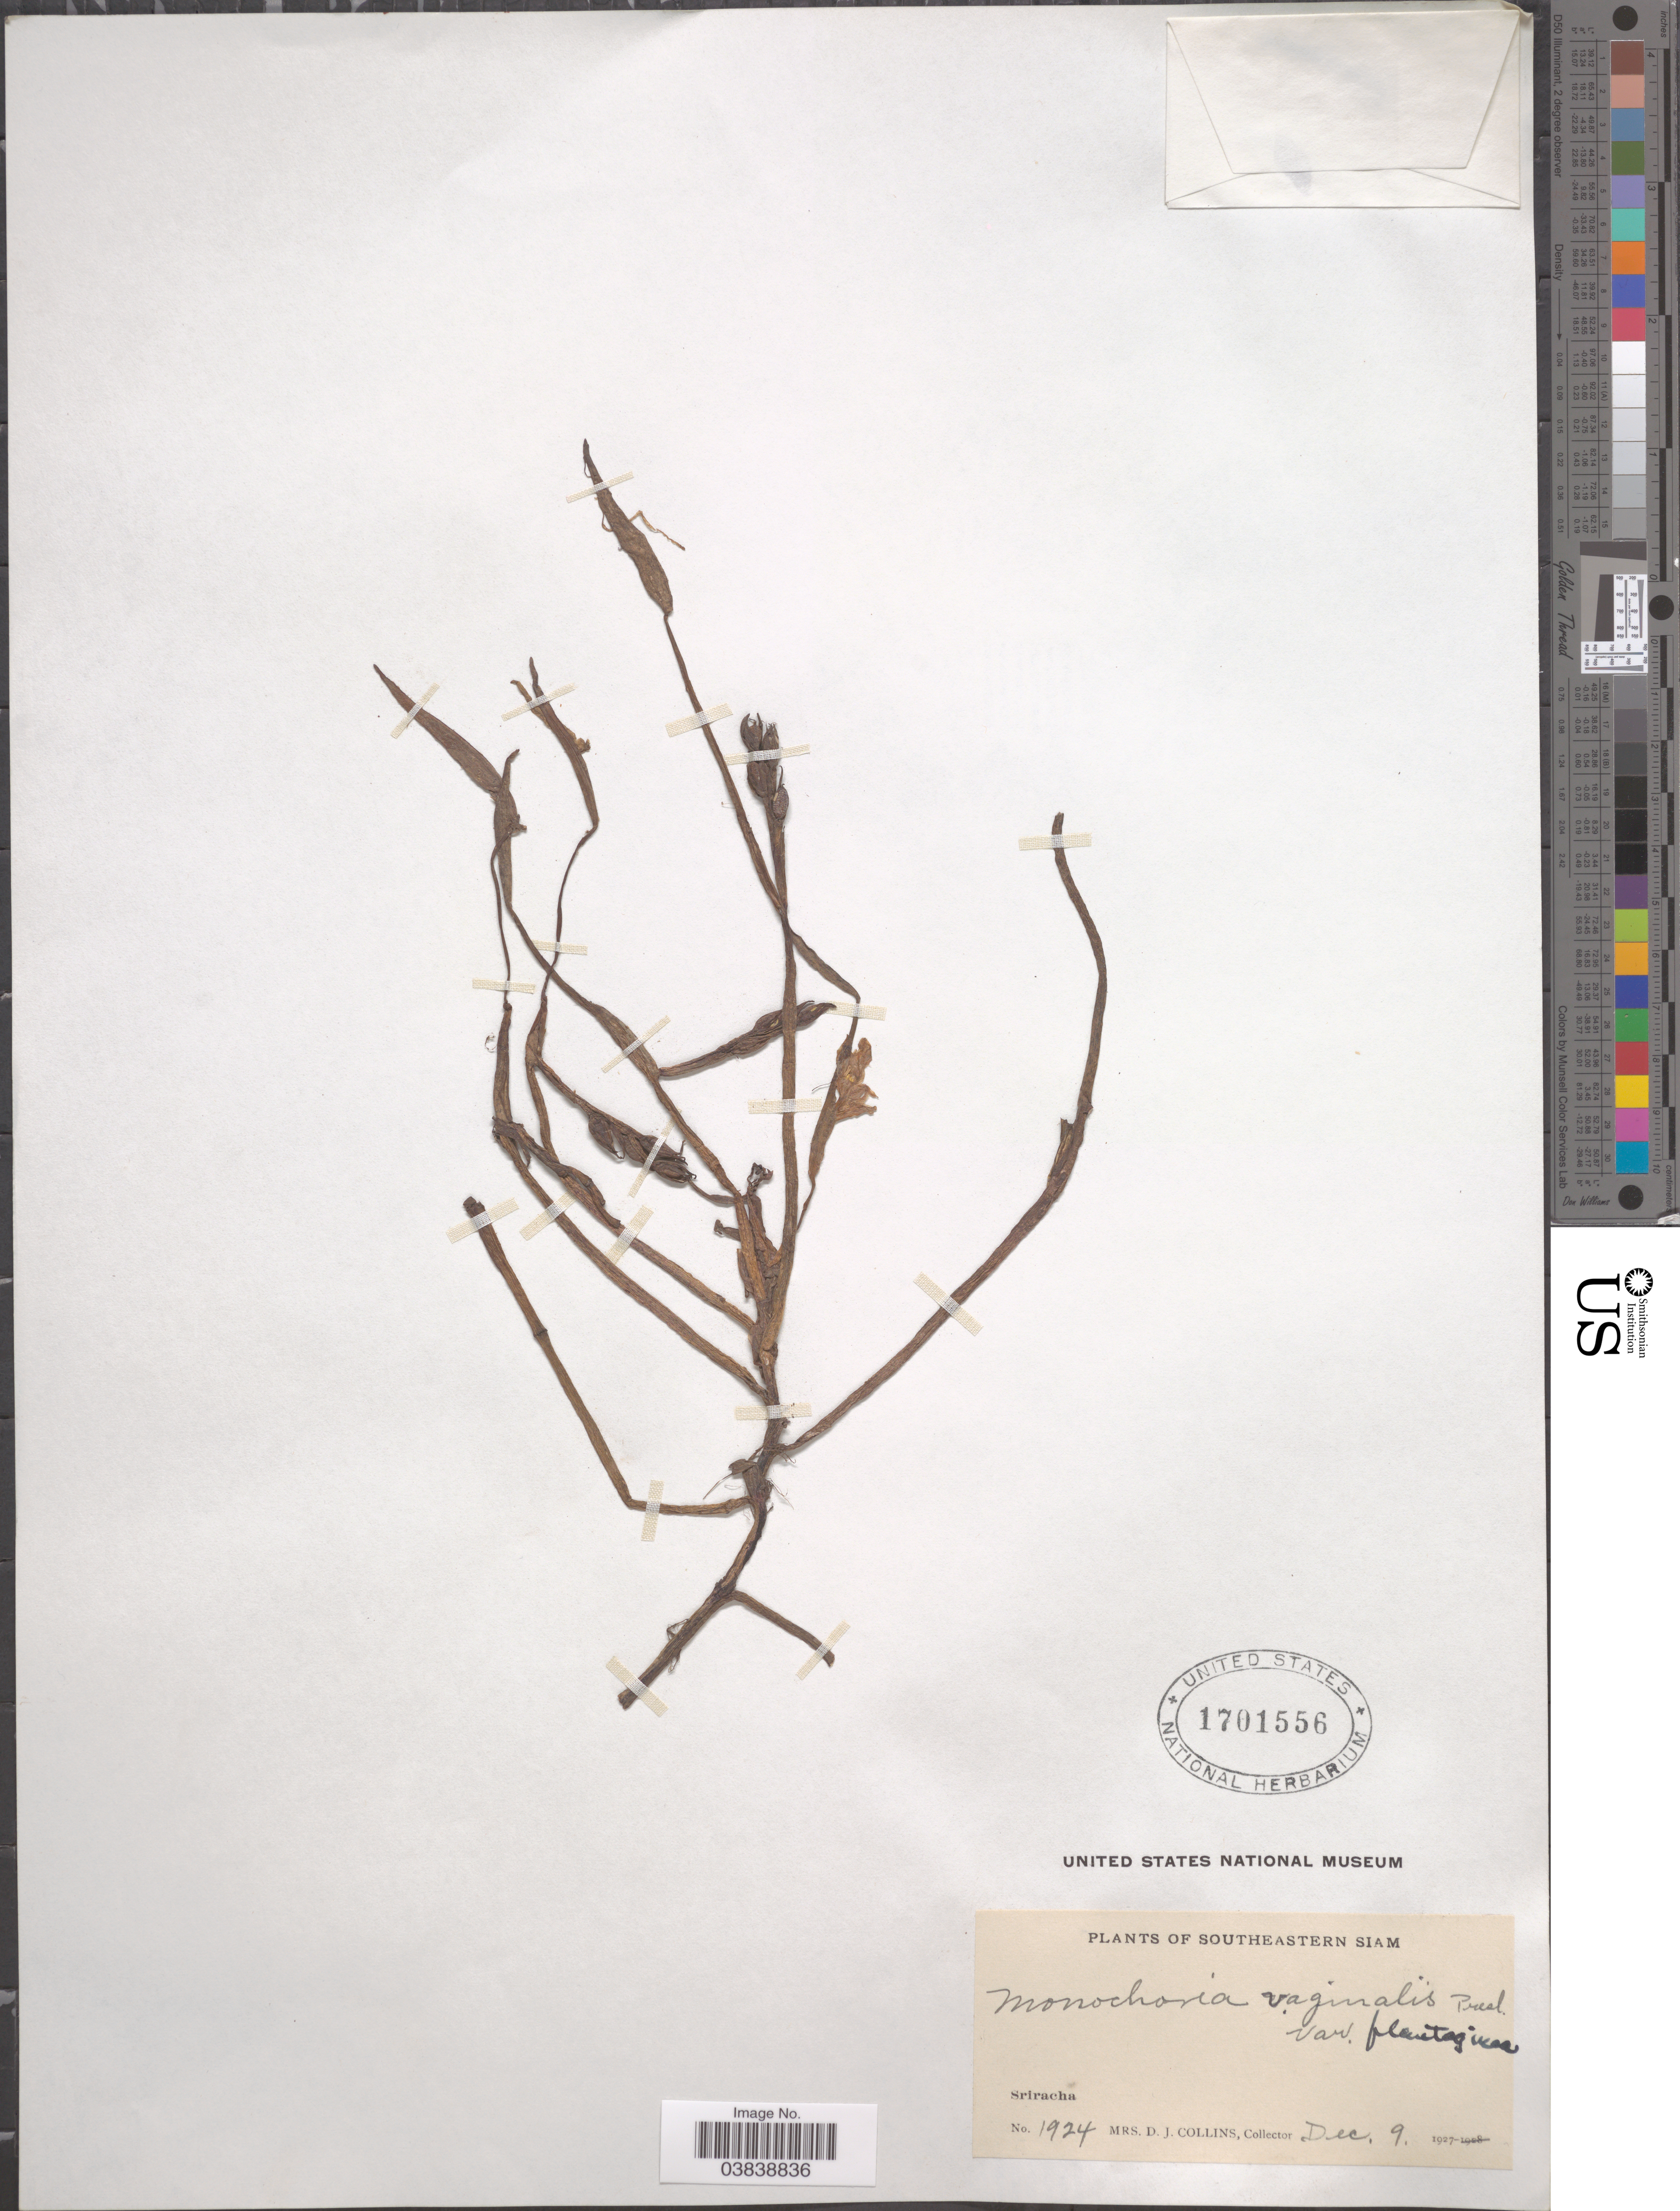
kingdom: Plantae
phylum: Tracheophyta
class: Liliopsida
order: Commelinales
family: Pontederiaceae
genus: Monochoria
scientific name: Monochoria vaginalis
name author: (Burm. f.) C. Presl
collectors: Mrs. D. J. Collins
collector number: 1924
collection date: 1927-12-09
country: Thailand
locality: Southeastern Siam. Sriracha.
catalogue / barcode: US 1701556